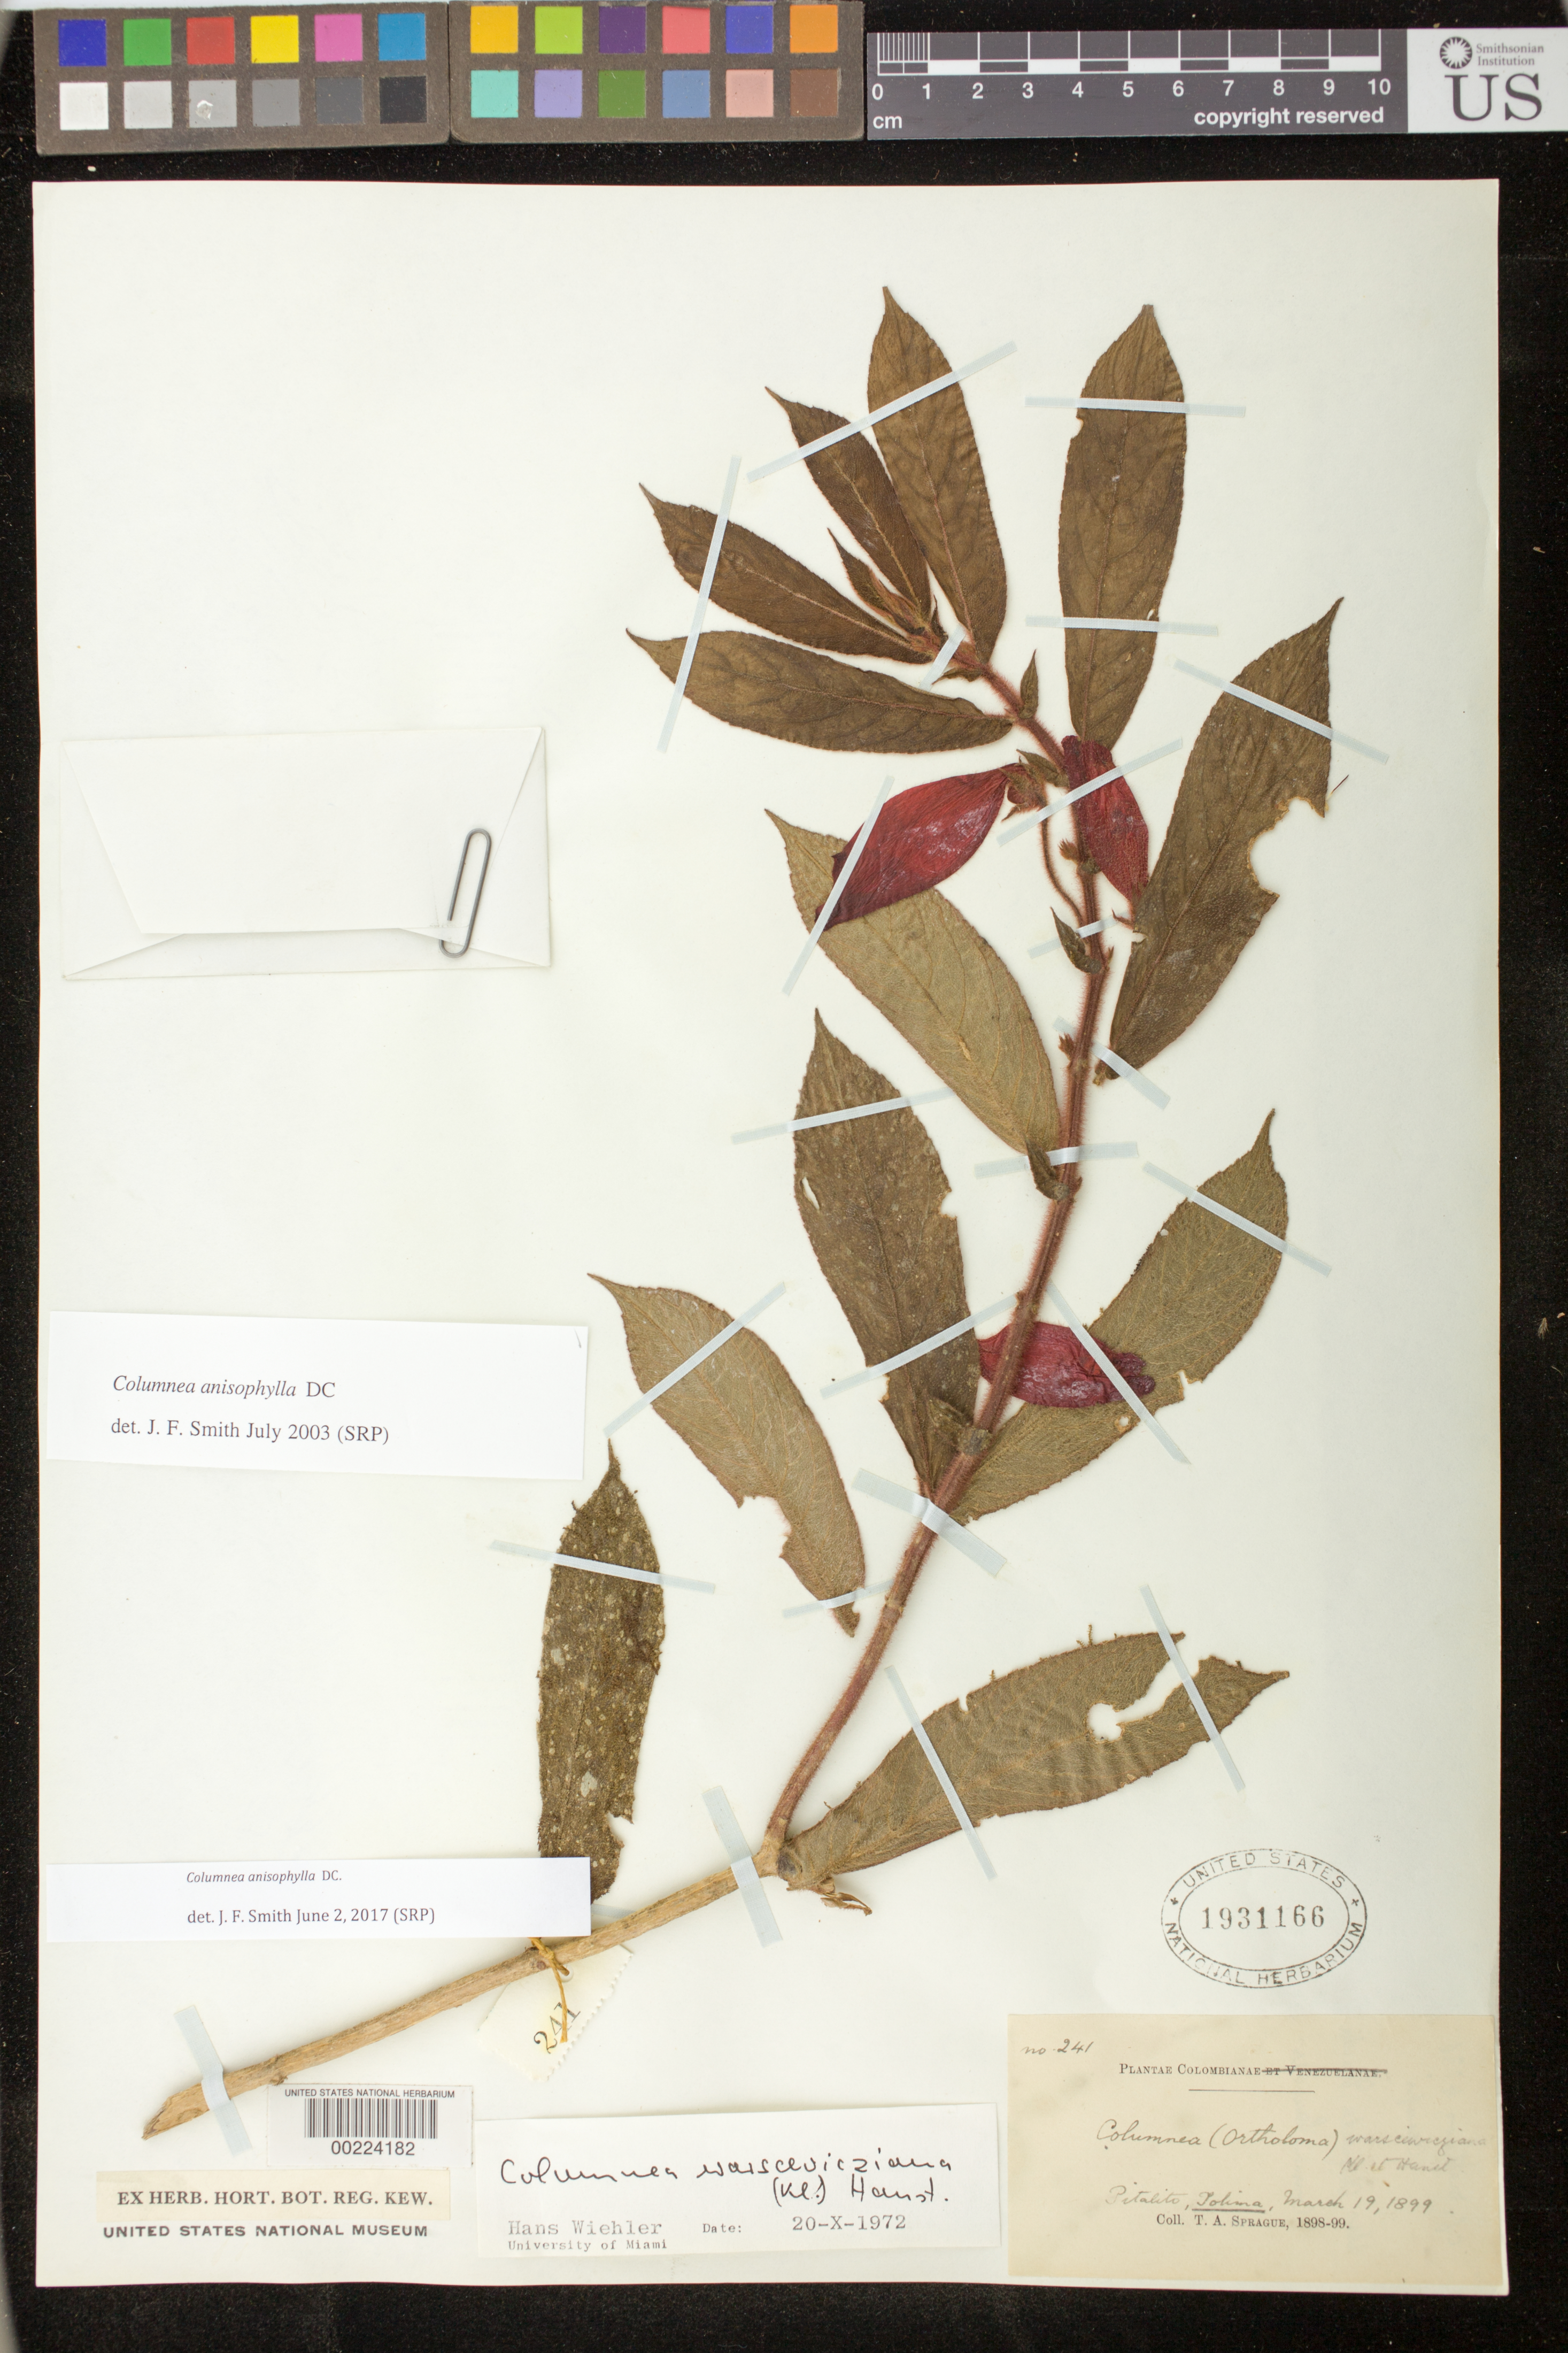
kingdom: Plantae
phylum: Tracheophyta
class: Magnoliopsida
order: Lamiales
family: Gesneriaceae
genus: Columnea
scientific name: Columnea anisophylla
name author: DC.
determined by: Smith, J. F.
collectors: T. A. Sprague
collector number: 241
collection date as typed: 19 Mar 1899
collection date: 1899-03-19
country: Colombia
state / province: Tolima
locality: Pitalito, Tolima.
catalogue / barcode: US 1931166